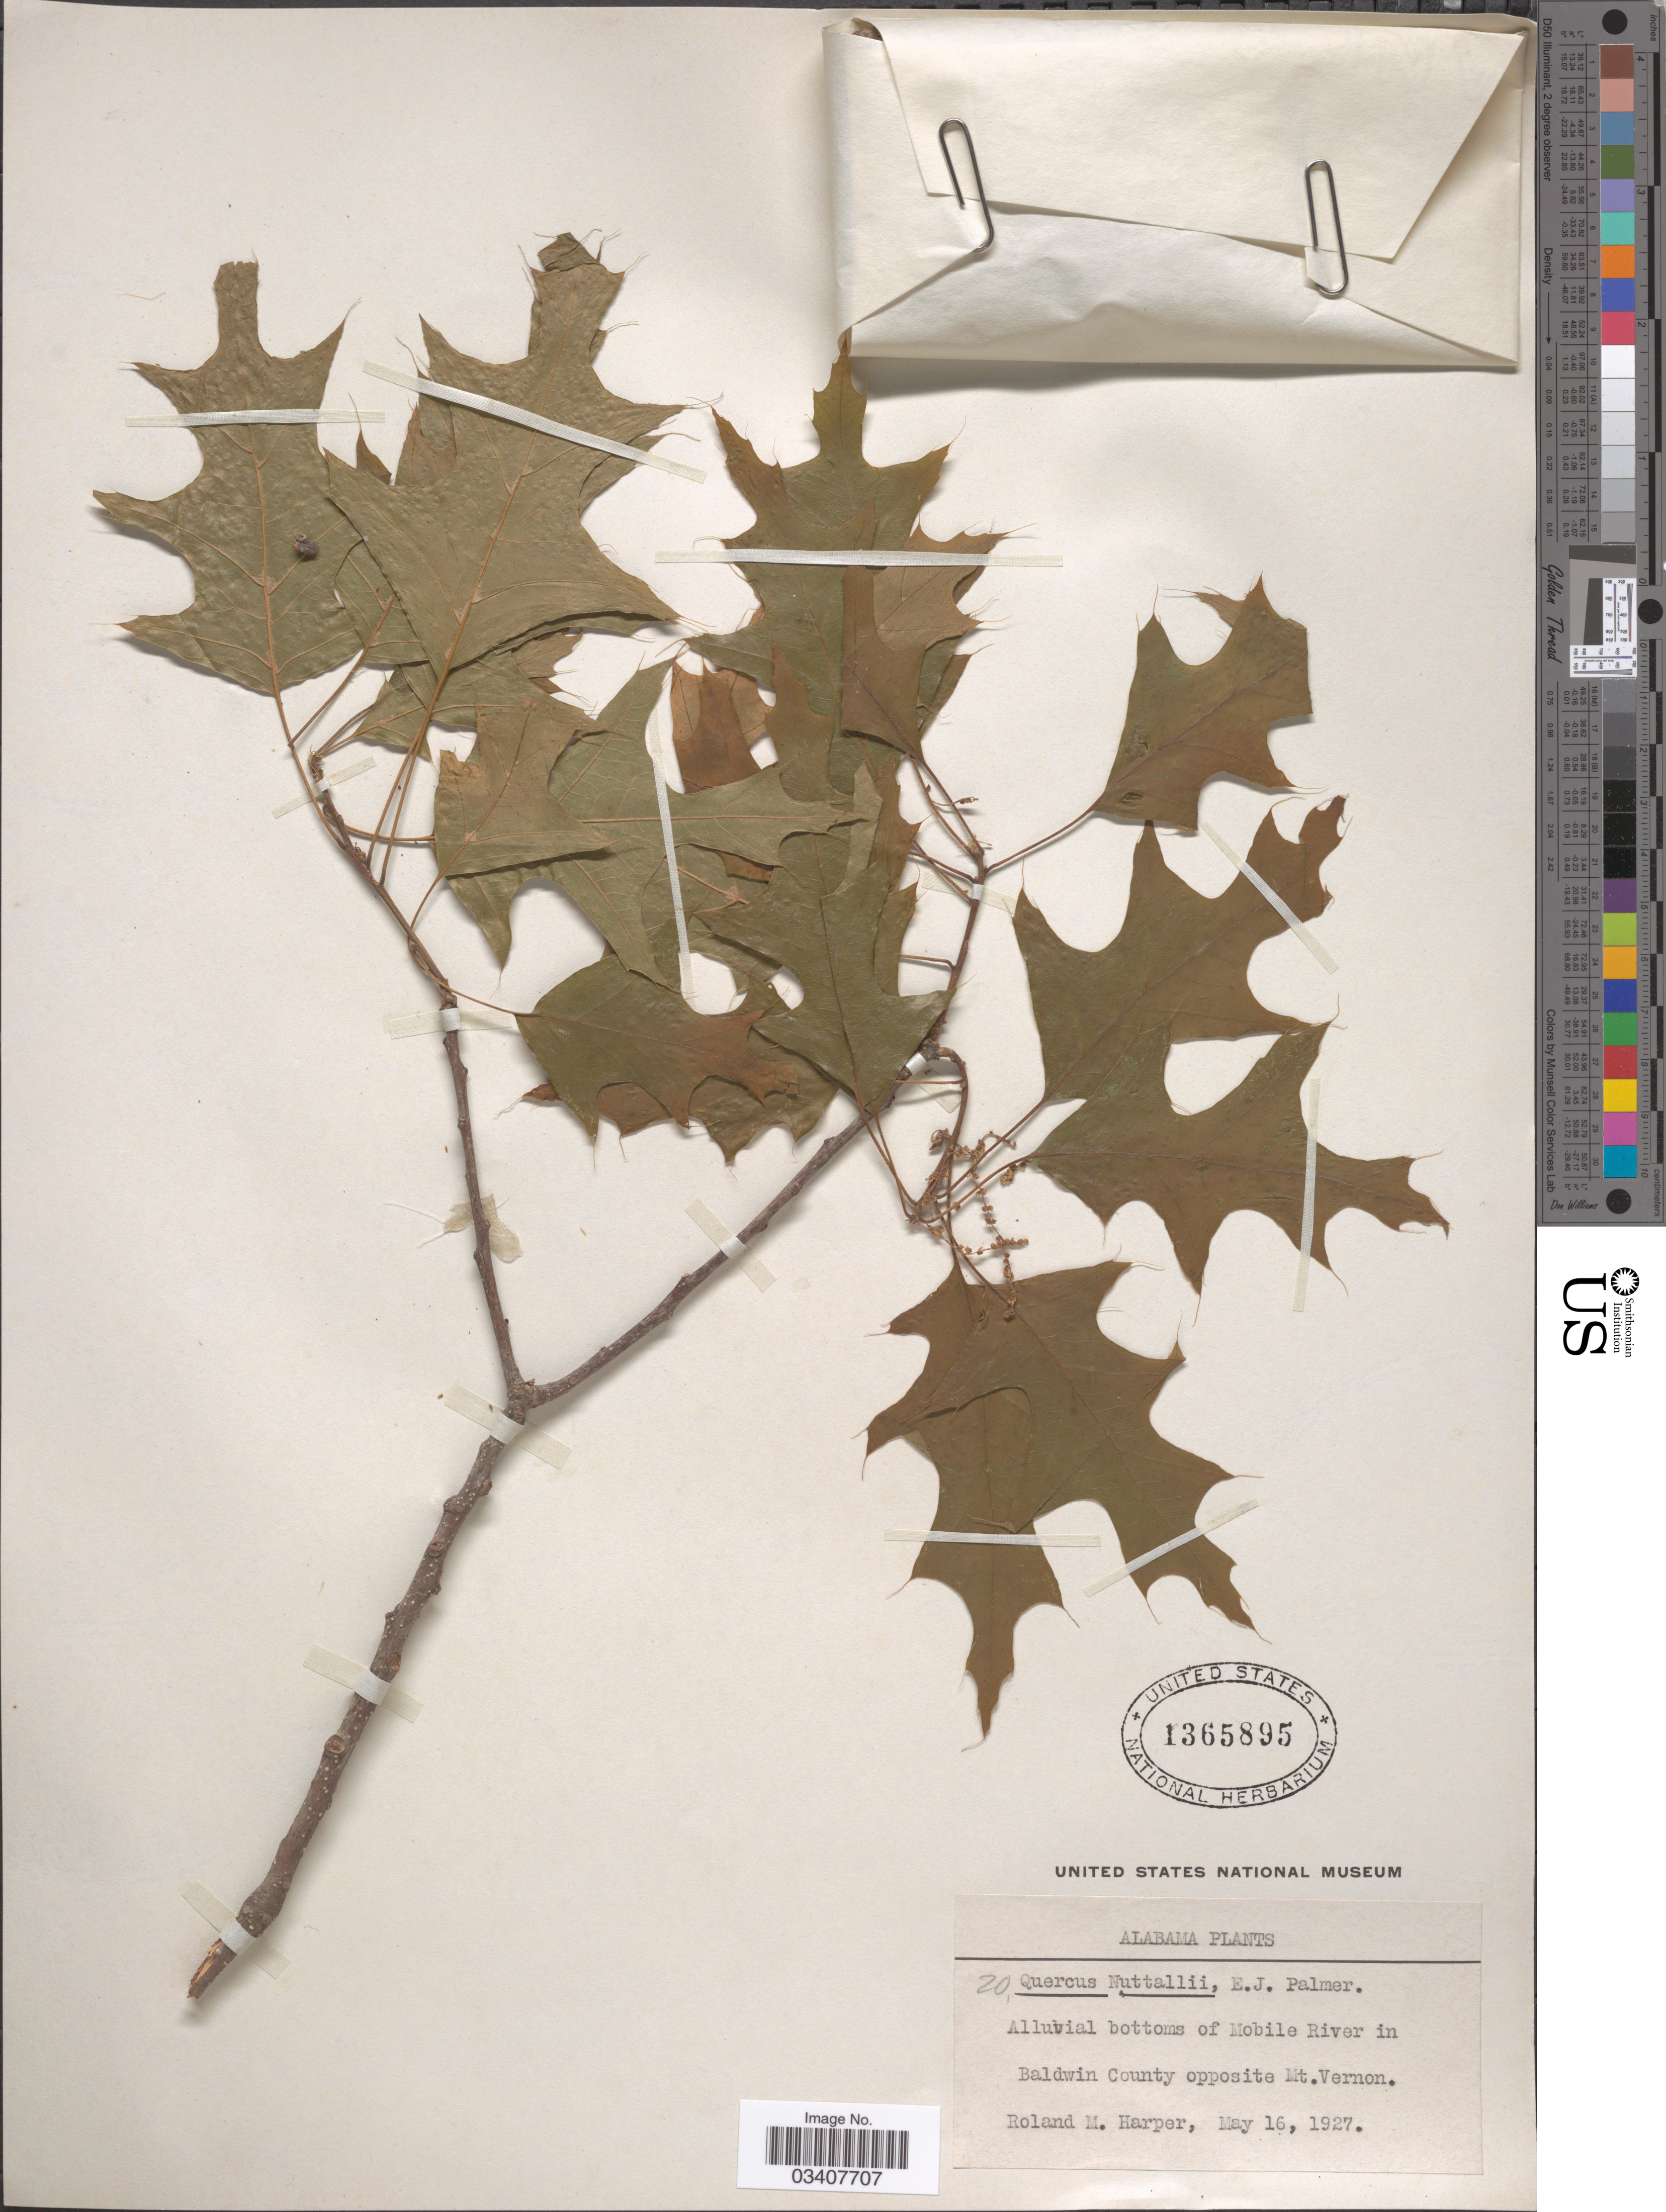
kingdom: Plantae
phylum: Tracheophyta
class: Magnoliopsida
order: Fagales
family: Fagaceae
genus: Quercus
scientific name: Quercus nuttallii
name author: E.J. Palmer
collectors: R. M. Harper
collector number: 20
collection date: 1927-05-16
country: United States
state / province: Alabama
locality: Alluvial bottoms of Mobile River in Baldwin County opposite Mt. Vernon.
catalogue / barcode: US 1365895